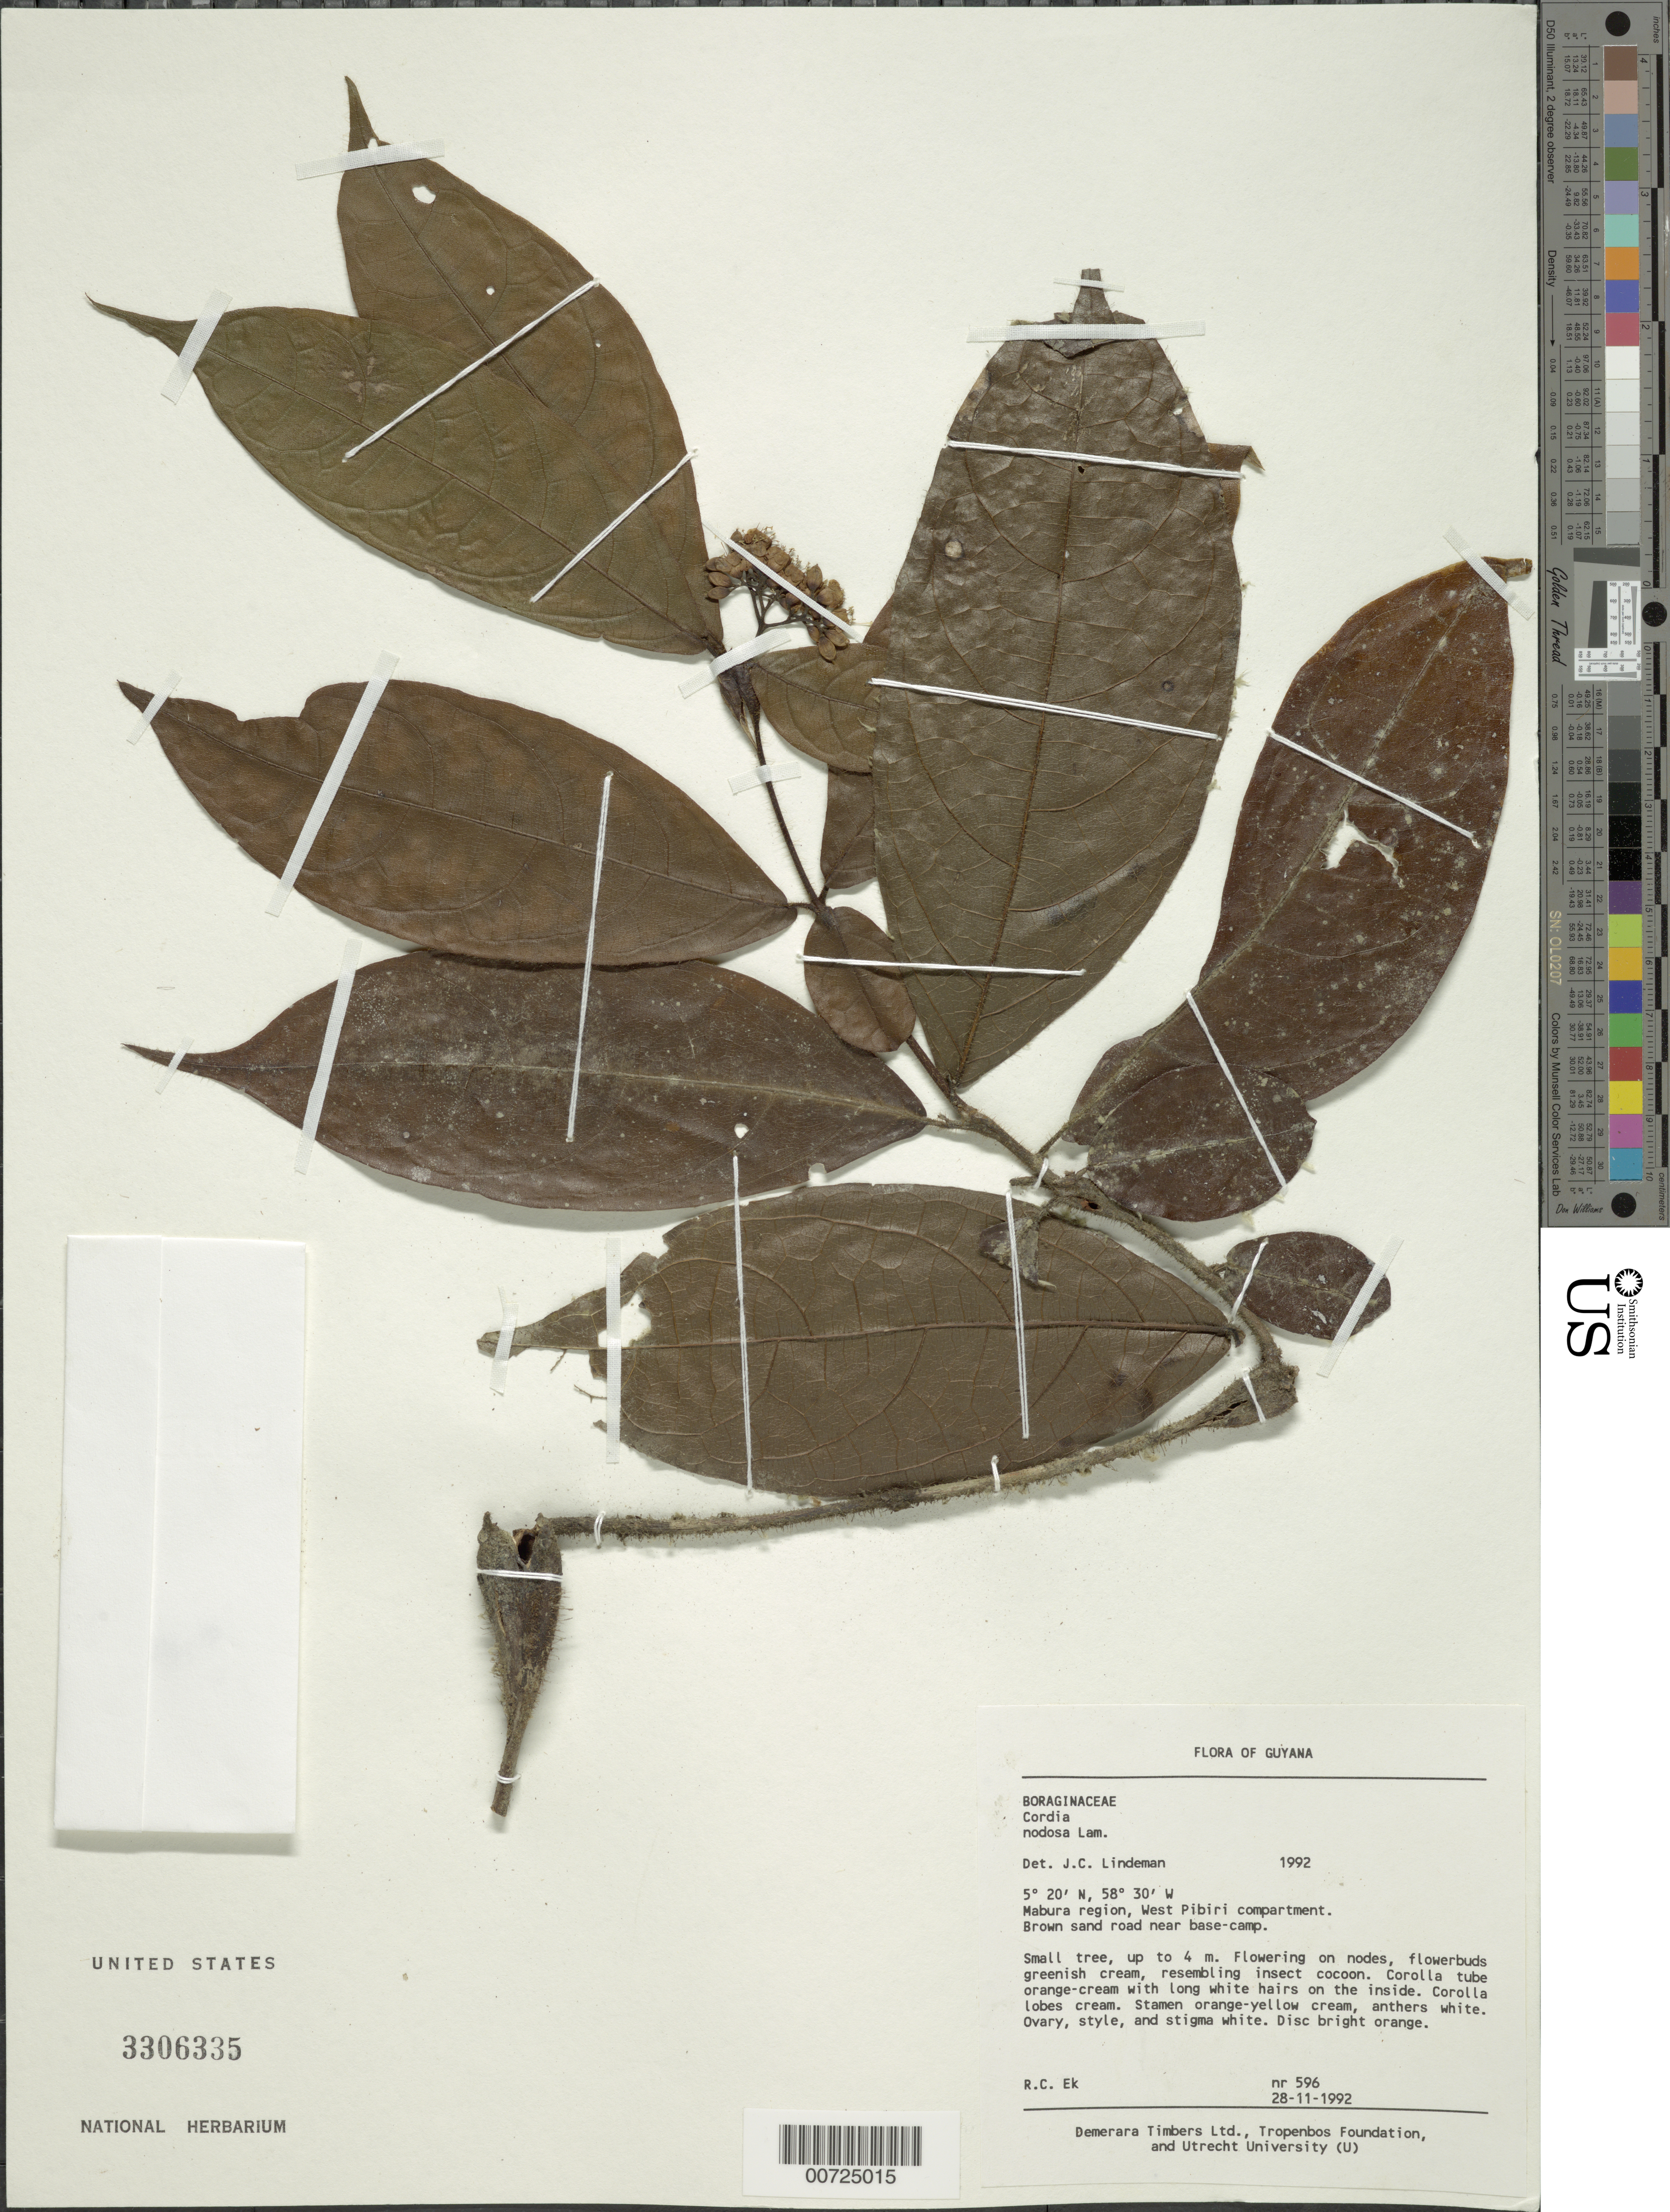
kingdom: Plantae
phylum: Tracheophyta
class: Magnoliopsida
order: Boraginales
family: Cordiaceae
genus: Cordia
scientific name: Cordia nodosa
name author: Lam.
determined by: Lindeman, J. C.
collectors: R. C. Ek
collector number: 596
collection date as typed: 28-Nov-92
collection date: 1992-11-28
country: Guyana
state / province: U. Demerara-Berbice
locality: Mabura region, West Pibiri compartment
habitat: Brown sand near base camp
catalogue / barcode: US 3306335